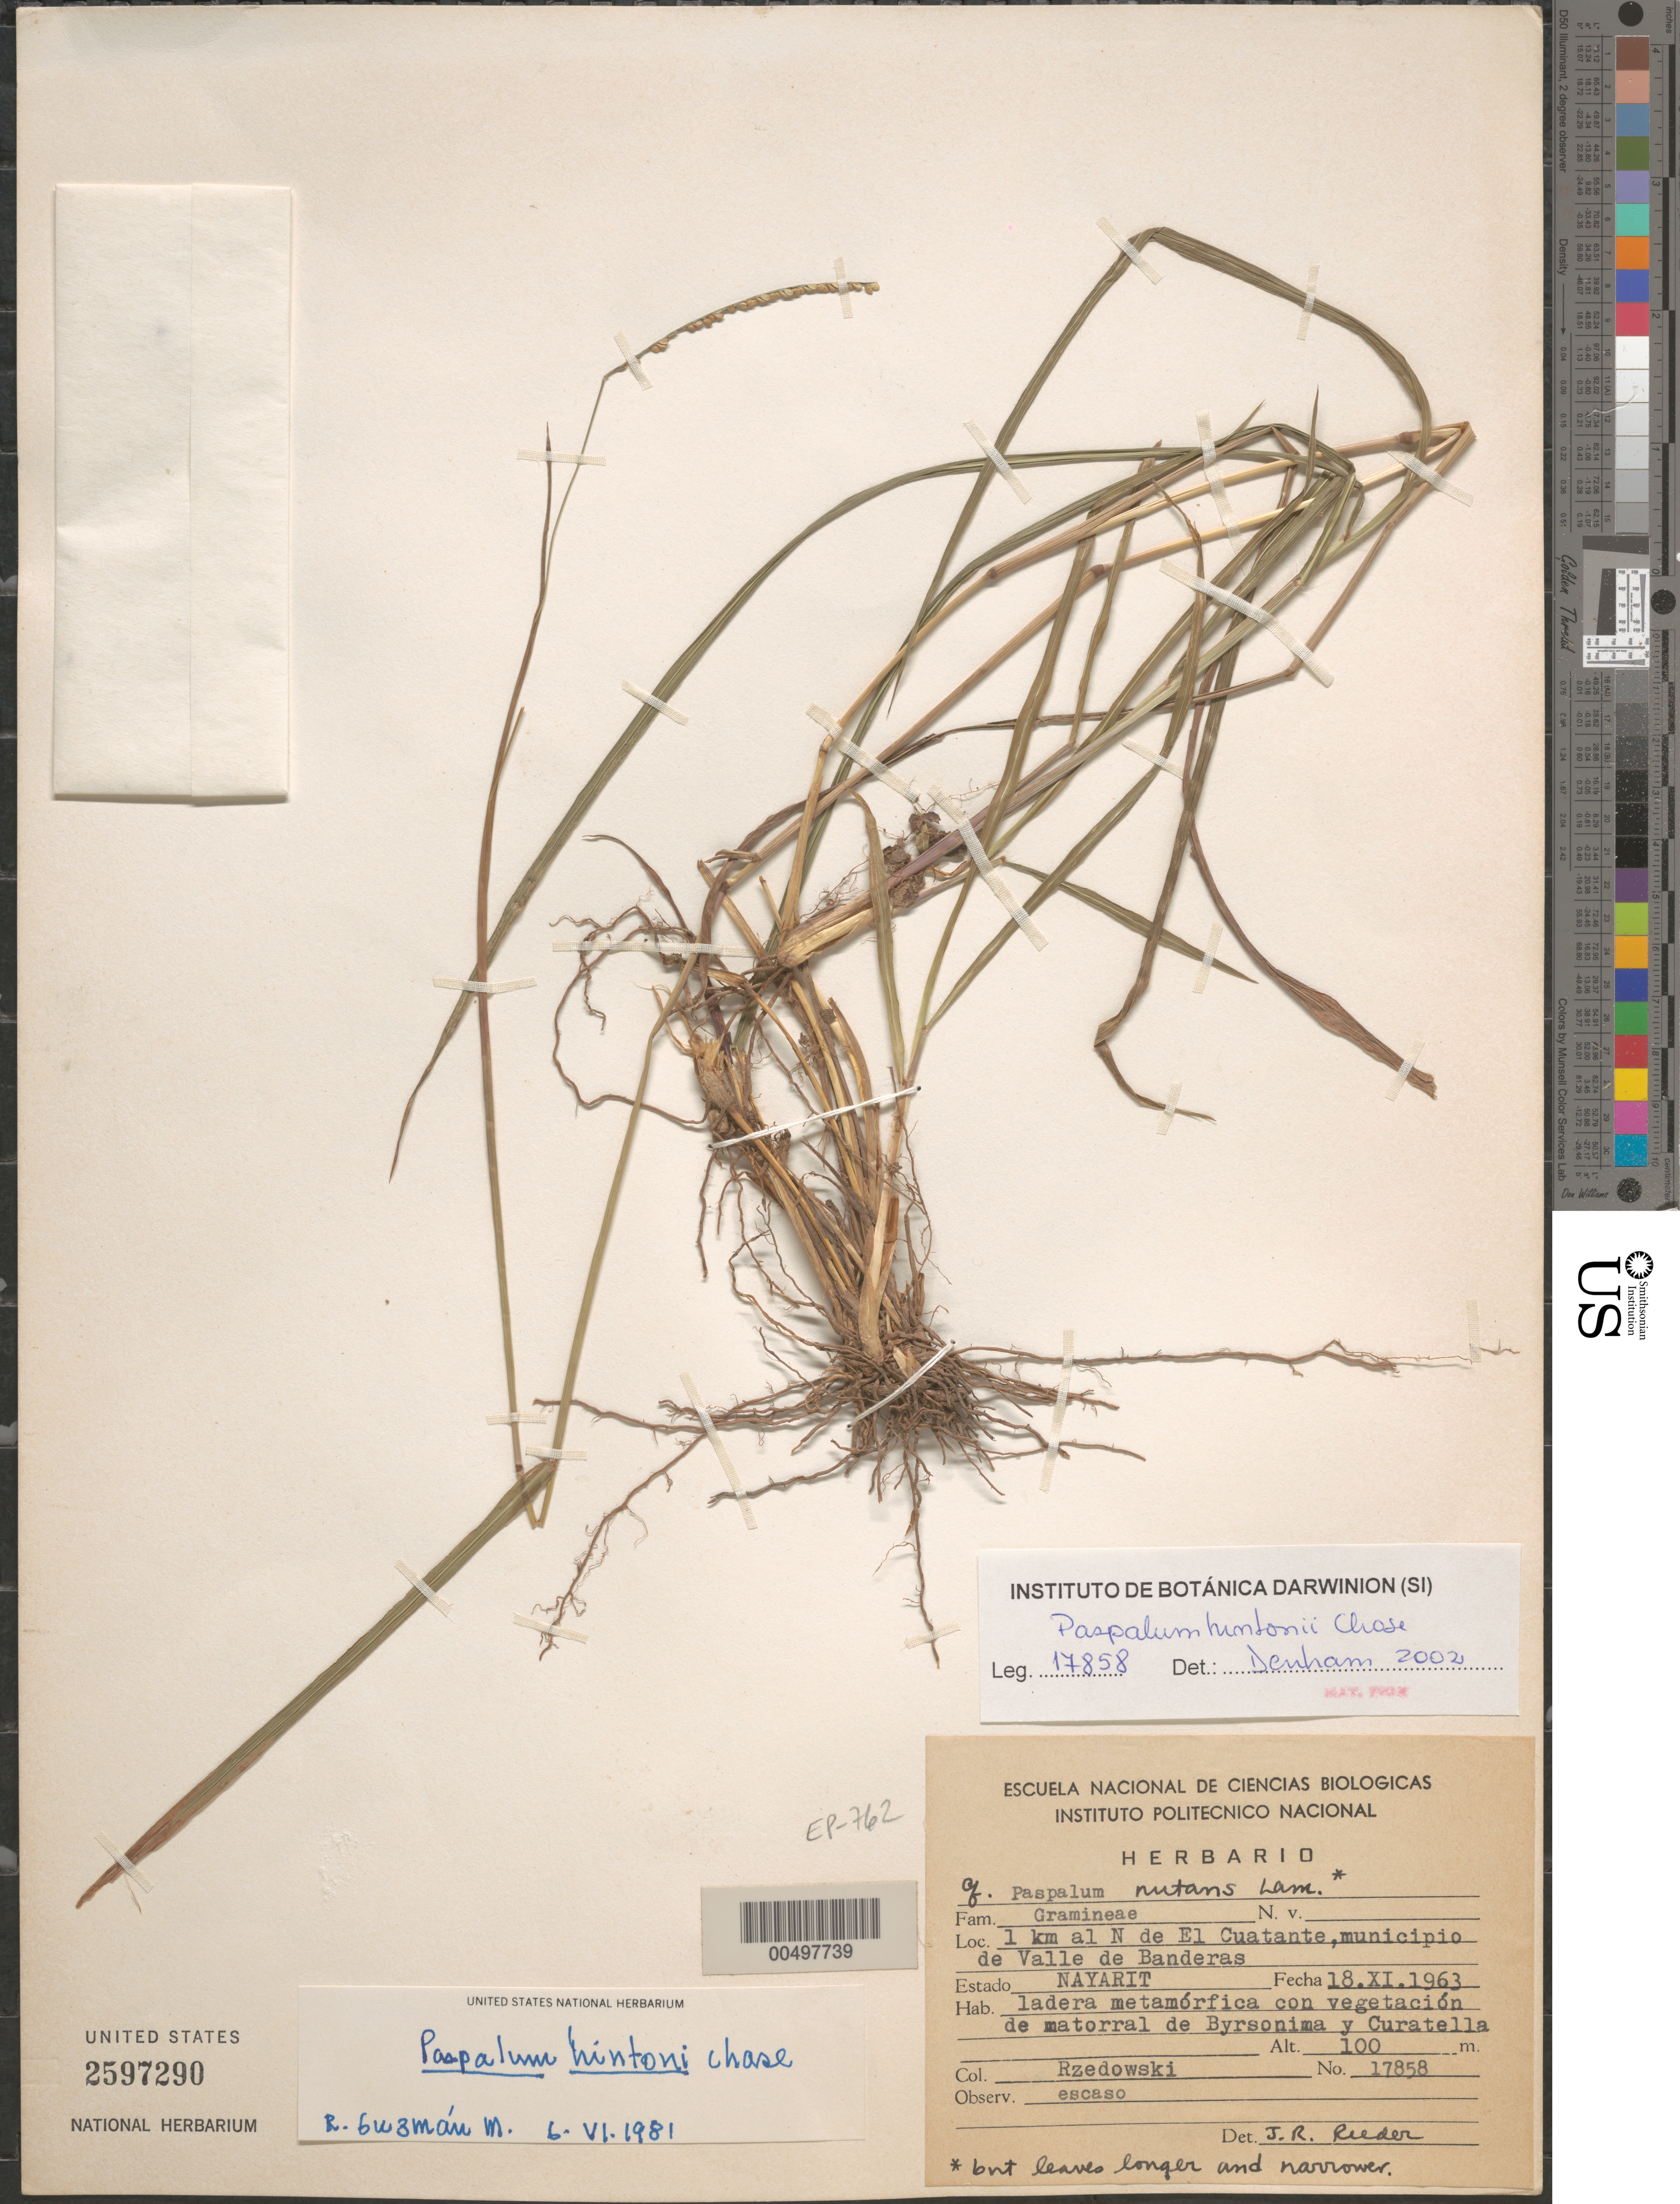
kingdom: Plantae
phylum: Tracheophyta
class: Liliopsida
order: Poales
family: Poaceae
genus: Paspalum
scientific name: Paspalum hintonii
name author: Chase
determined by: Guzm n-M., R.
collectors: J. Rzedowski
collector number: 17858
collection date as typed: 18 Nov 1963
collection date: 1963-11-18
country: Mexico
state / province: Nayarit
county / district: Valle de Banderas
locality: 1 km N of El Cuatante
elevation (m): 100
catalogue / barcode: US 2597290